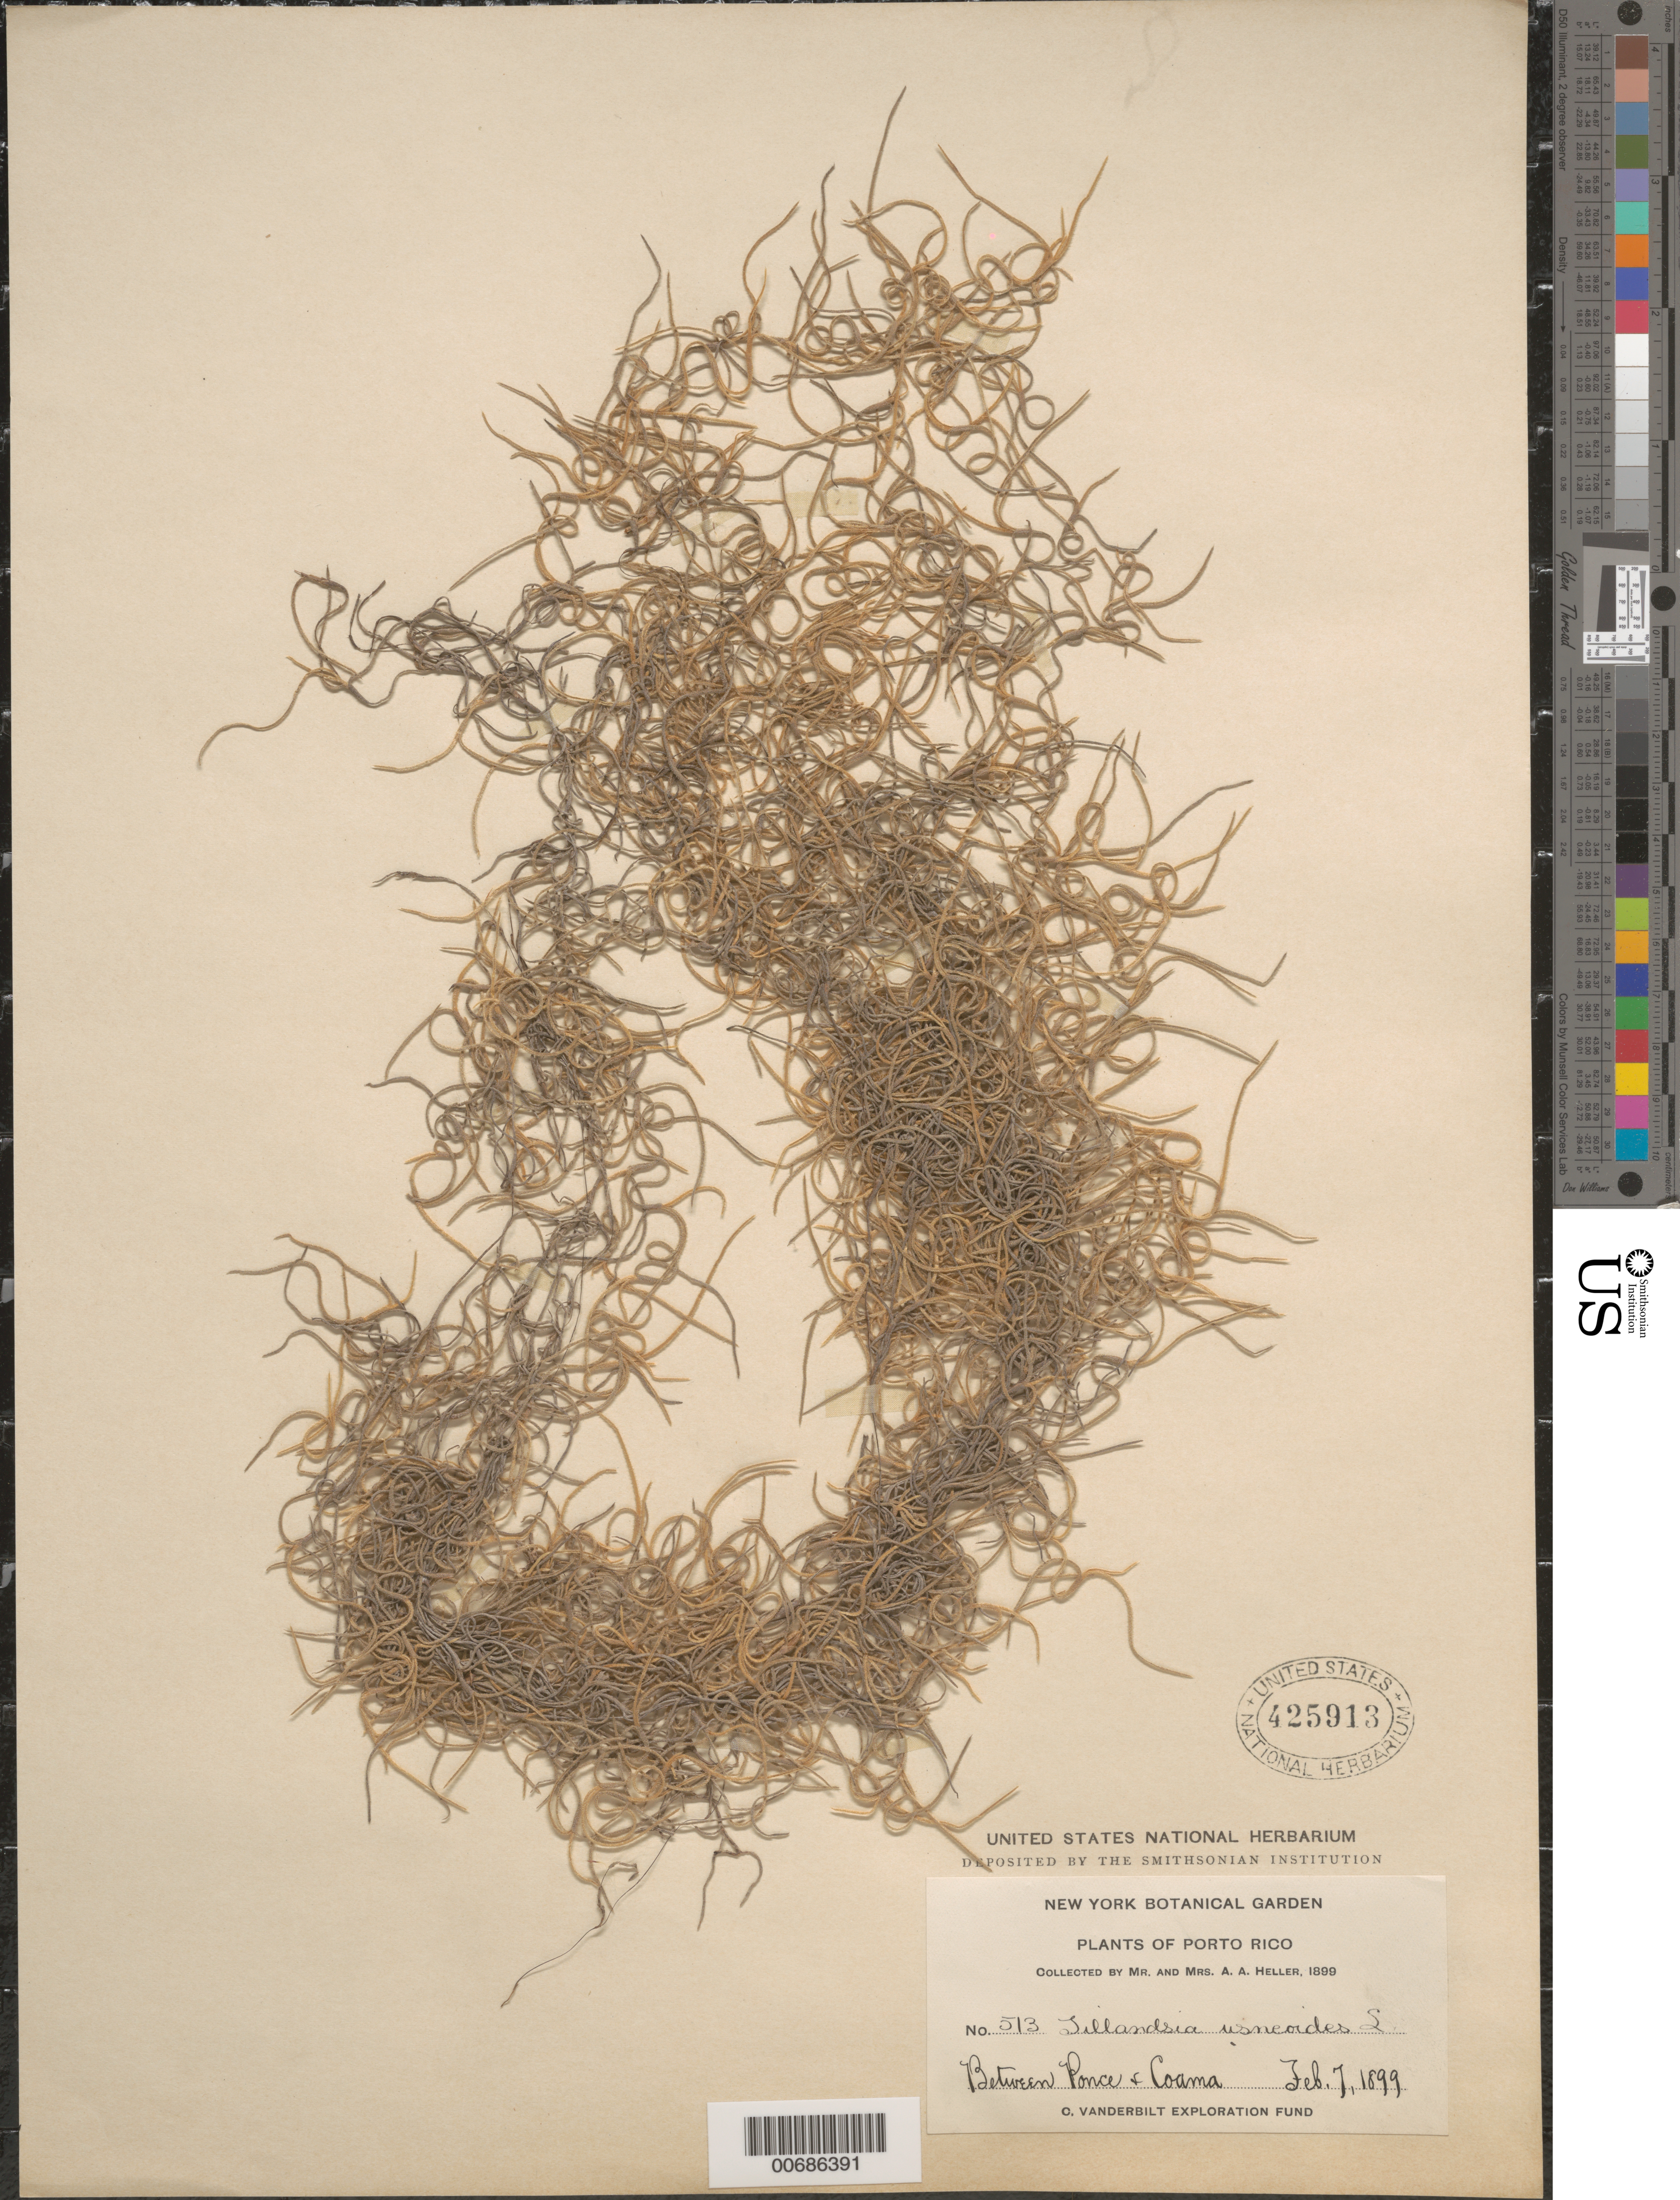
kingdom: Plantae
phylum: Tracheophyta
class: Liliopsida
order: Poales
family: Bromeliaceae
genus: Tillandsia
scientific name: Tillandsia usneoides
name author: (L.) L.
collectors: A. A. Heller & -- Heller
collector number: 513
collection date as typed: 07 Feb 1899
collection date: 1899-02-07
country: Puerto Rico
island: Greater Antilles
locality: Between Ponce & Coamo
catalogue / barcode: US 425913